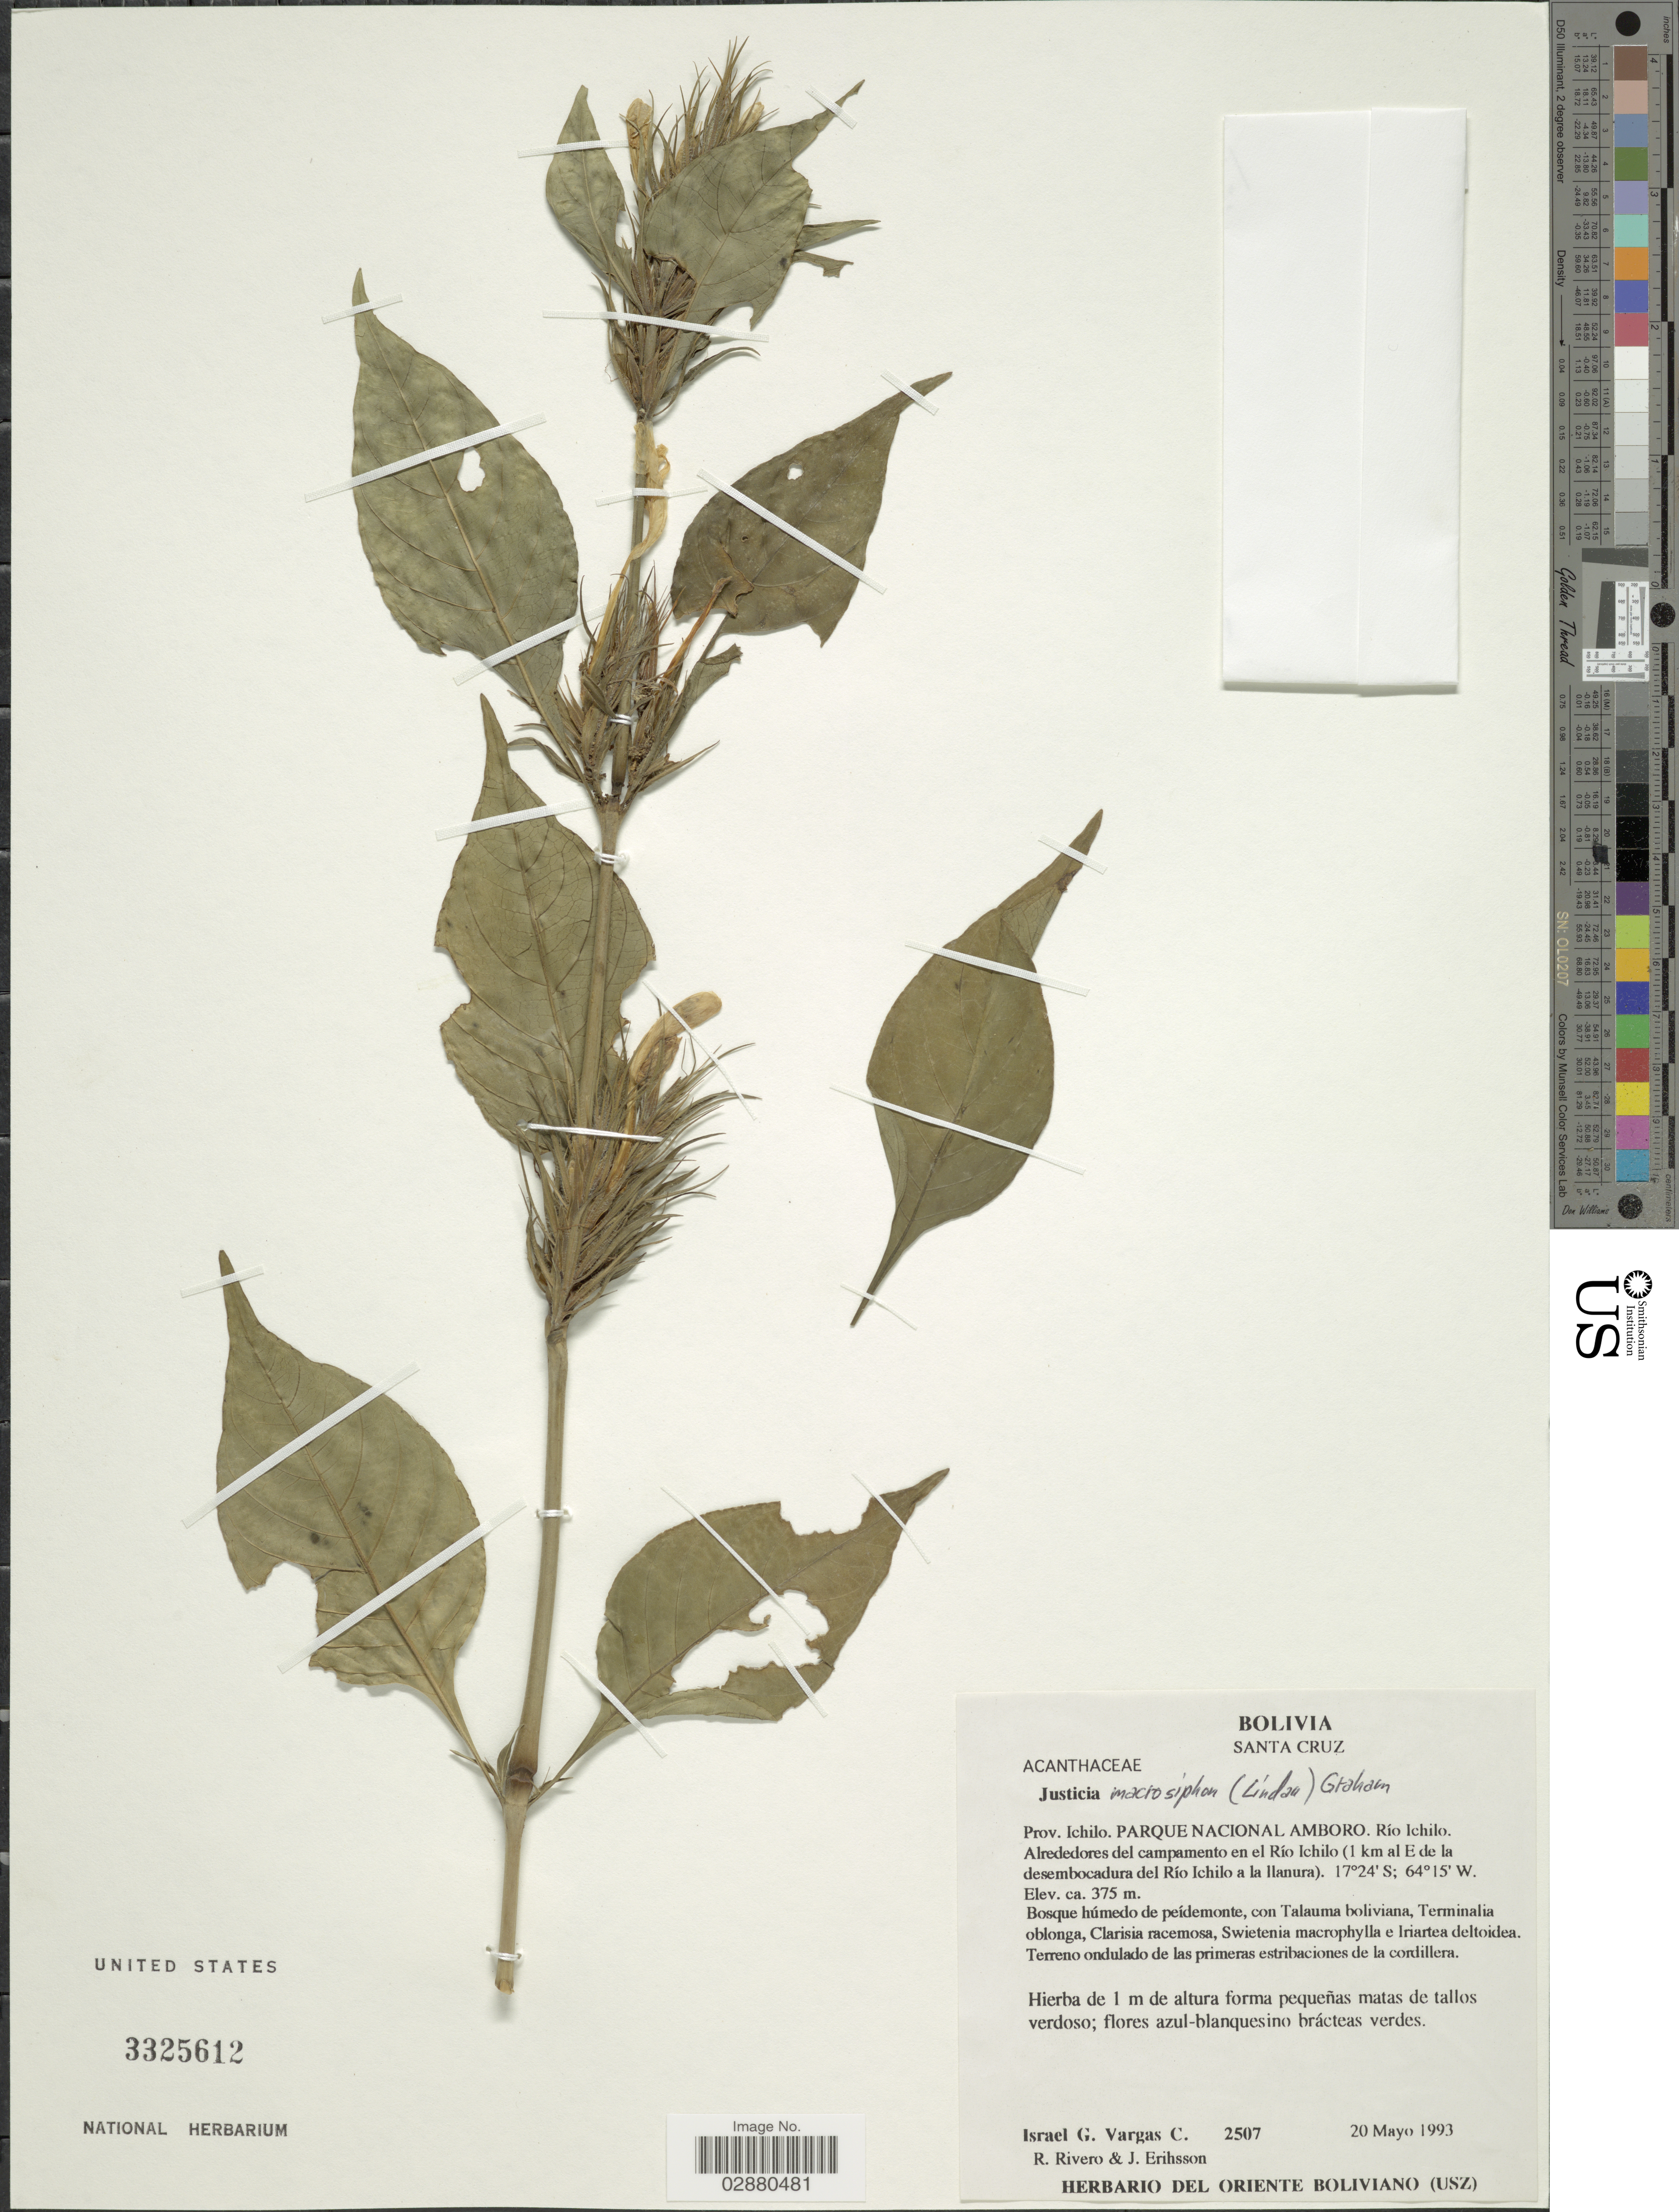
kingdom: Plantae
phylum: Tracheophyta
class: Magnoliopsida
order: Lamiales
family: Acanthaceae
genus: Justicia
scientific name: Justicia riedeliana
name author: (Nees) V.A.W. Graham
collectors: I. Vargas C.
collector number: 2507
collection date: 1993-05-20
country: Bolivia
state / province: Santa Cruz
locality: Prov. Ichilo. Parque Nacional Amboro. río Ichilo. Alrededores del campamento en el Río Ichilo (1 km al E de la desembocadura del Río Ichilo a la llanure).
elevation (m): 375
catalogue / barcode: US 3325612